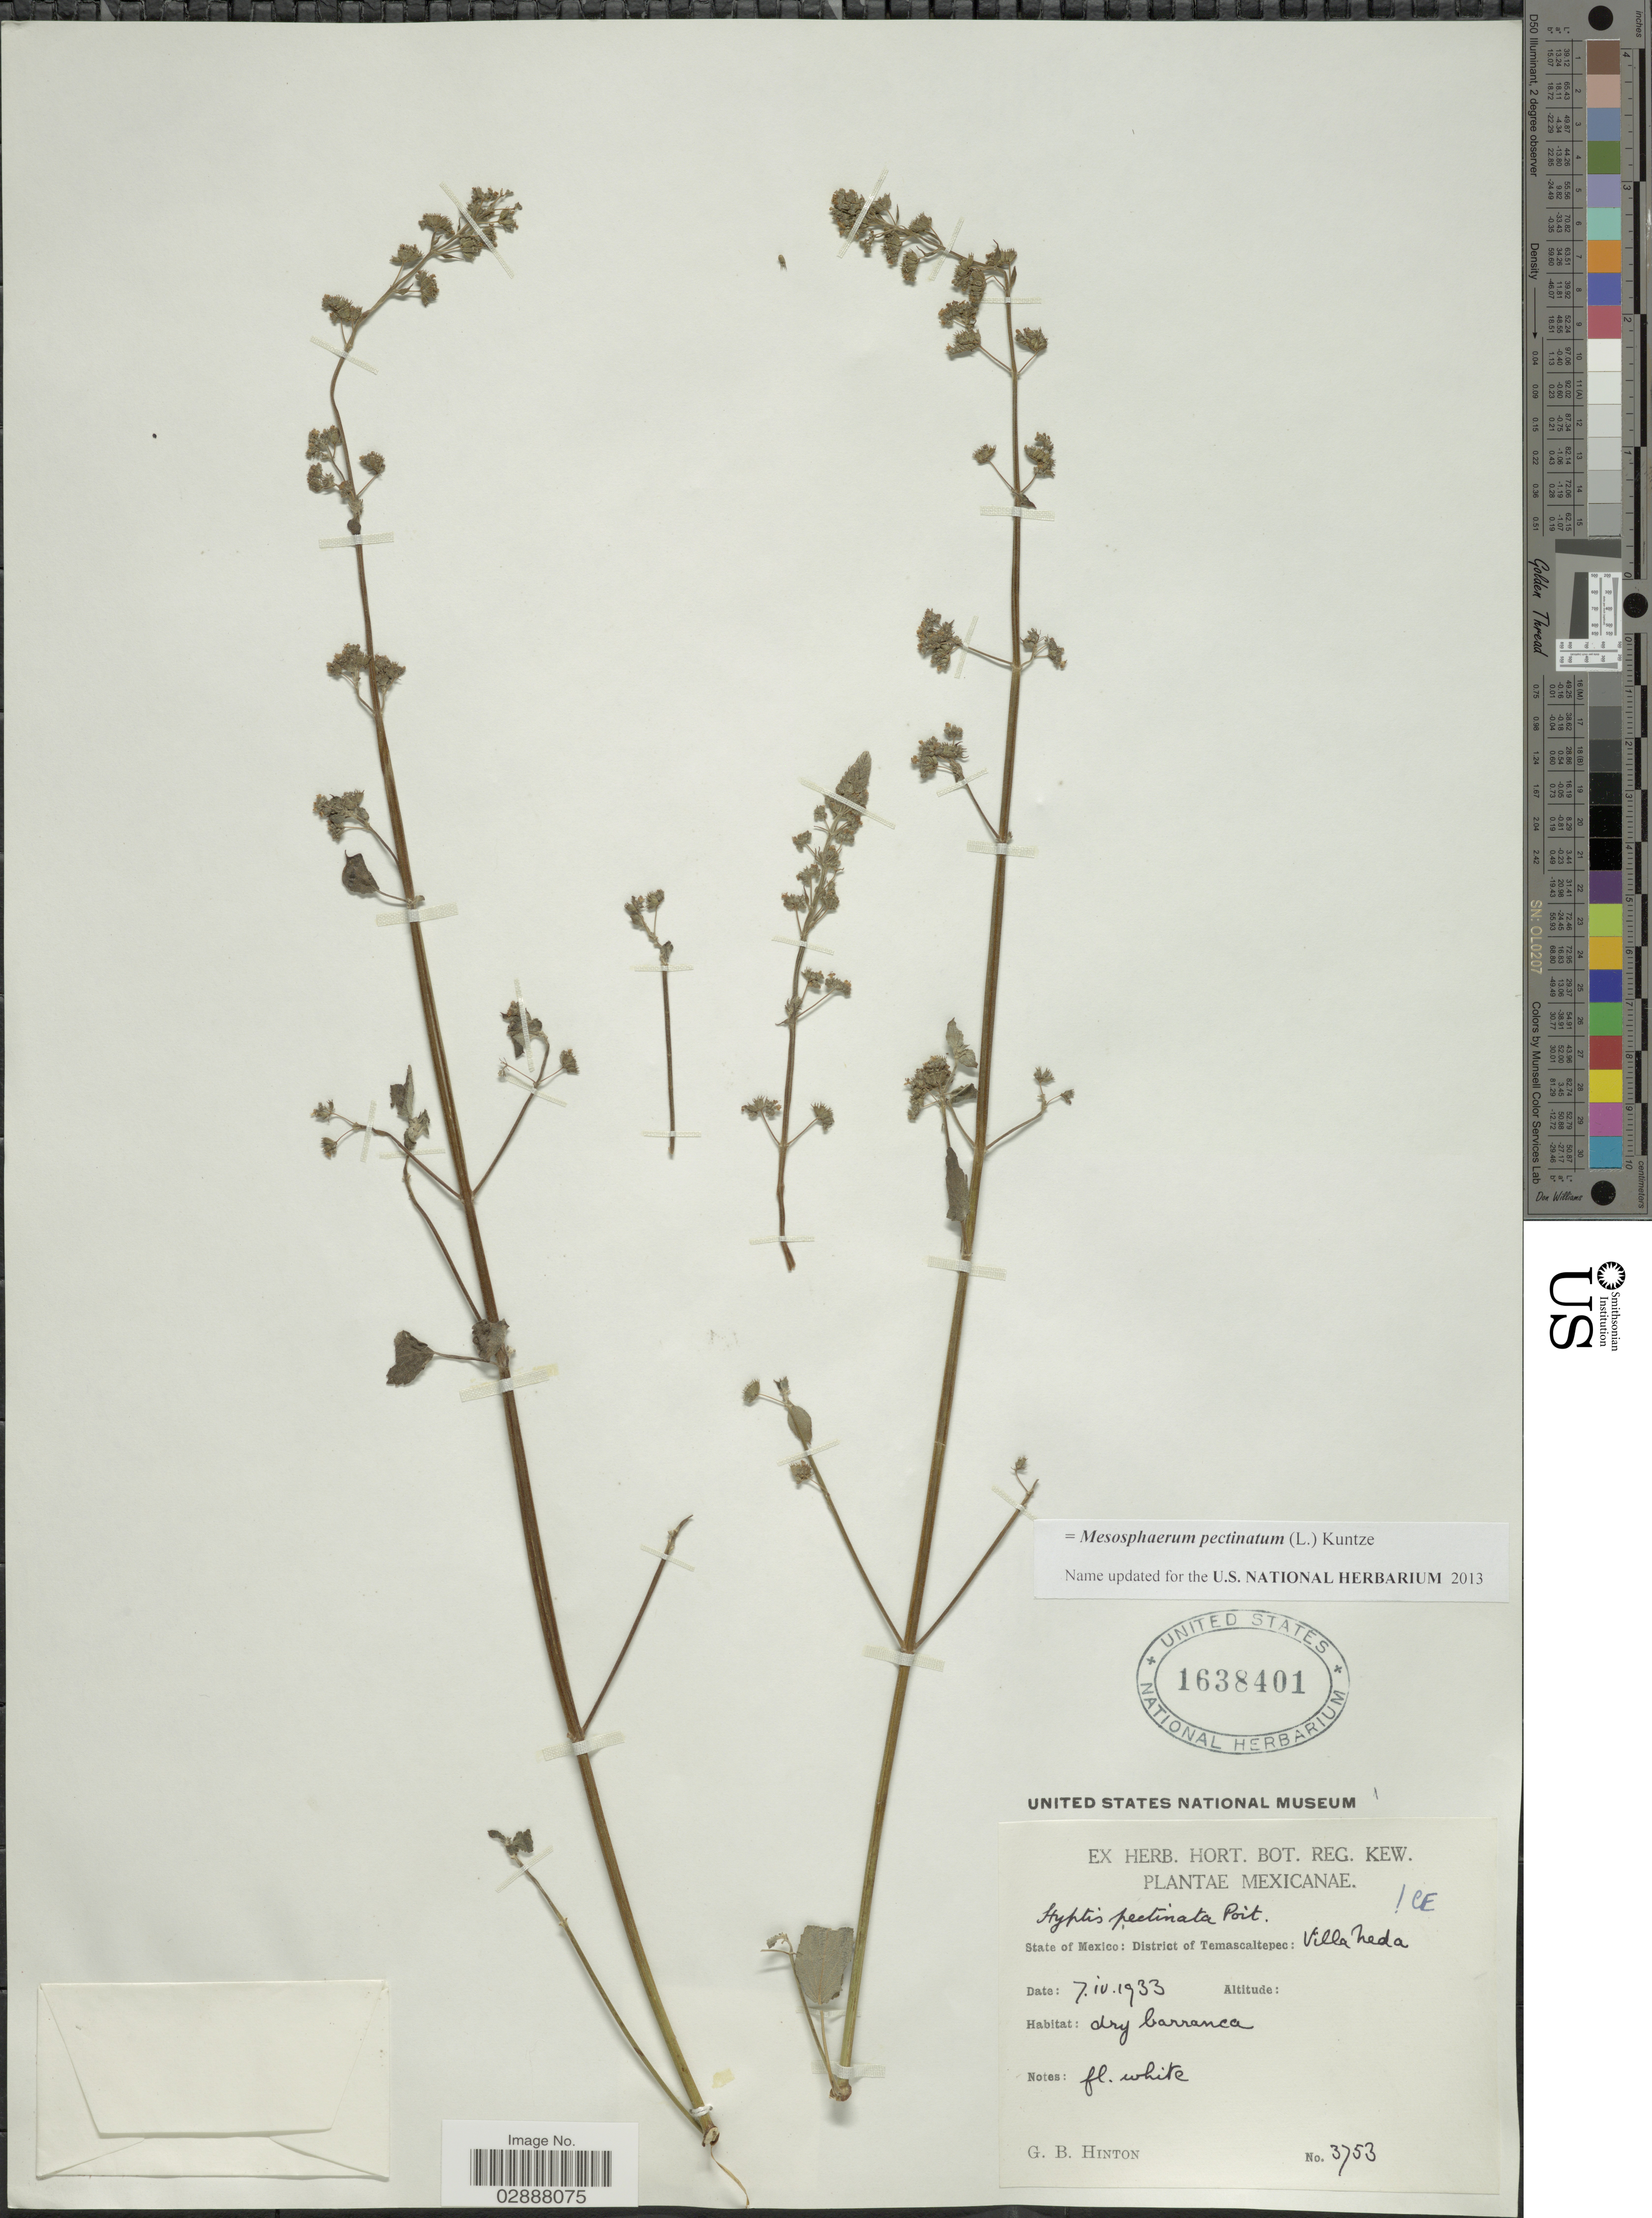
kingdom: Plantae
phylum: Tracheophyta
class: Magnoliopsida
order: Lamiales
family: Lamiaceae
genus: Mesosphaerum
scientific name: Mesosphaerum pectinatum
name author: (L.) Kuntze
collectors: G. B. Hinton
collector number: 3753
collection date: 1933-04-07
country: Mexico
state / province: México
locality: District of Temascaltepec: Villa Neda.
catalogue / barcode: US 1638401